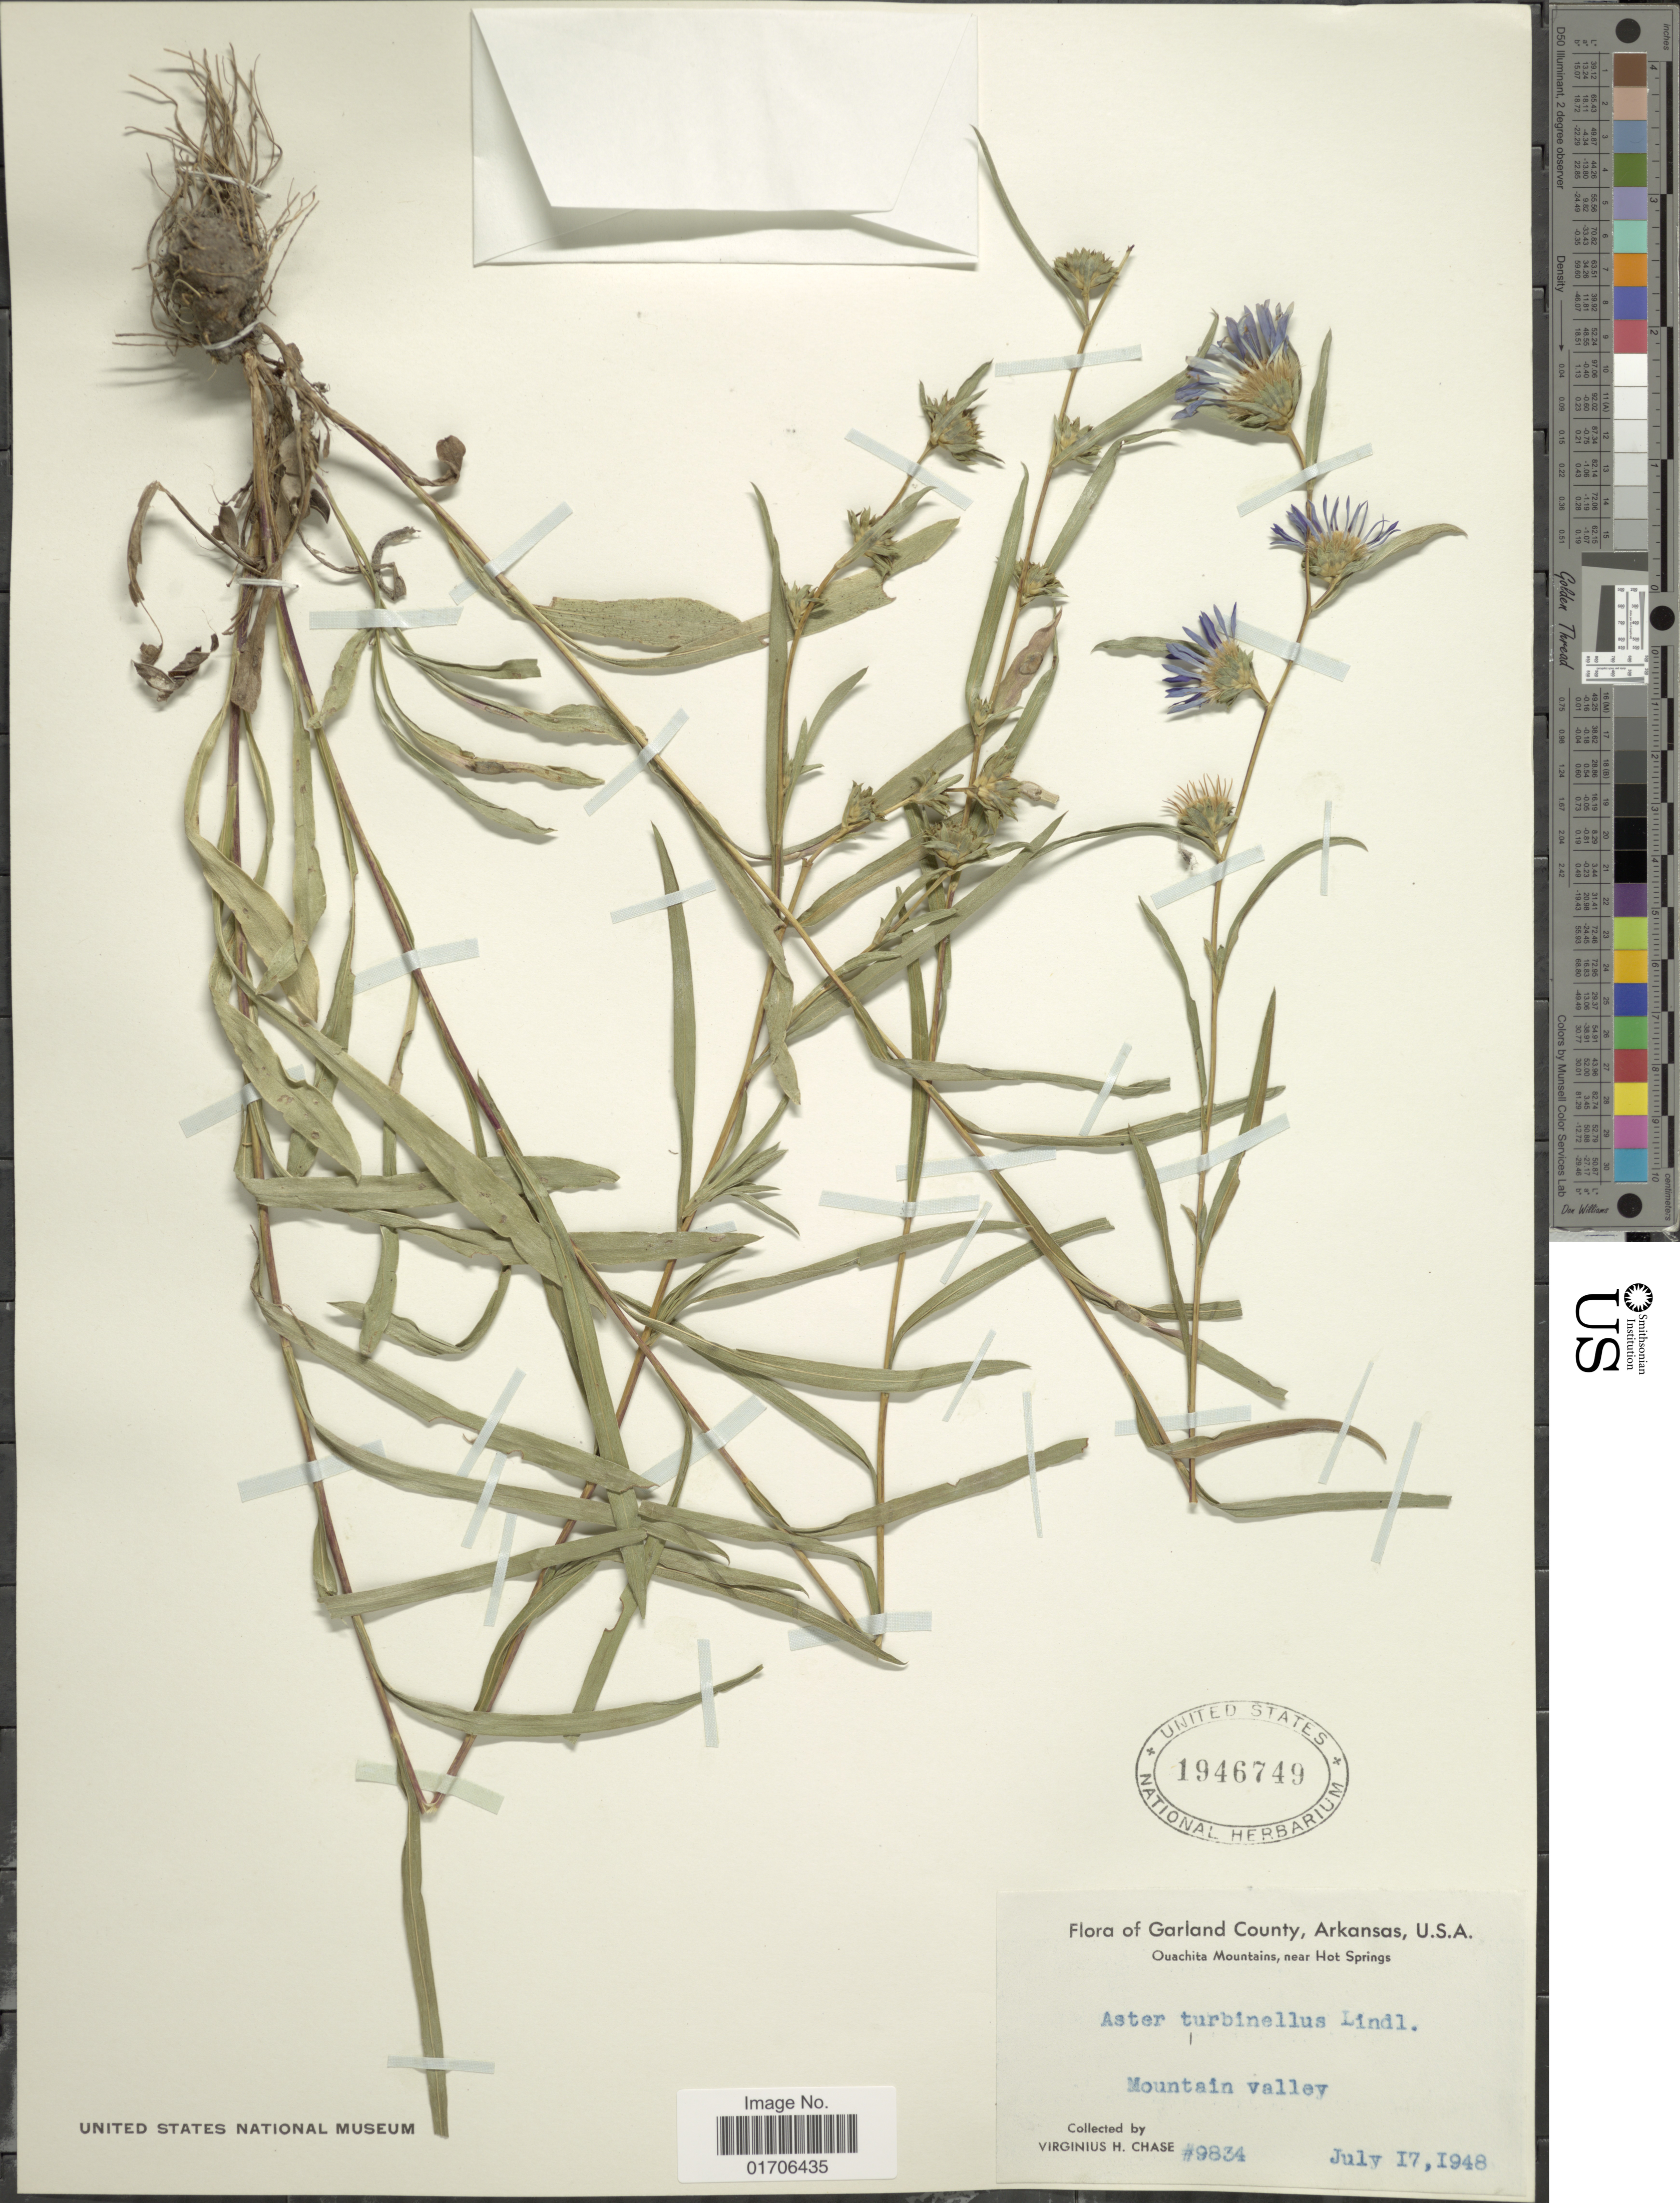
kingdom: Plantae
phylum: Tracheophyta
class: Magnoliopsida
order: Asterales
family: Asteraceae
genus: Eurybia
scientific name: Eurybia hemispherica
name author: G.L. Nesom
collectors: V. H. Chase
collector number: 9834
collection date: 1948-07-17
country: United States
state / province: Arkansas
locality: Garland County, Ouachita Mountains, near Hot Springs, Mountain valley.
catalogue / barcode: US 1946749